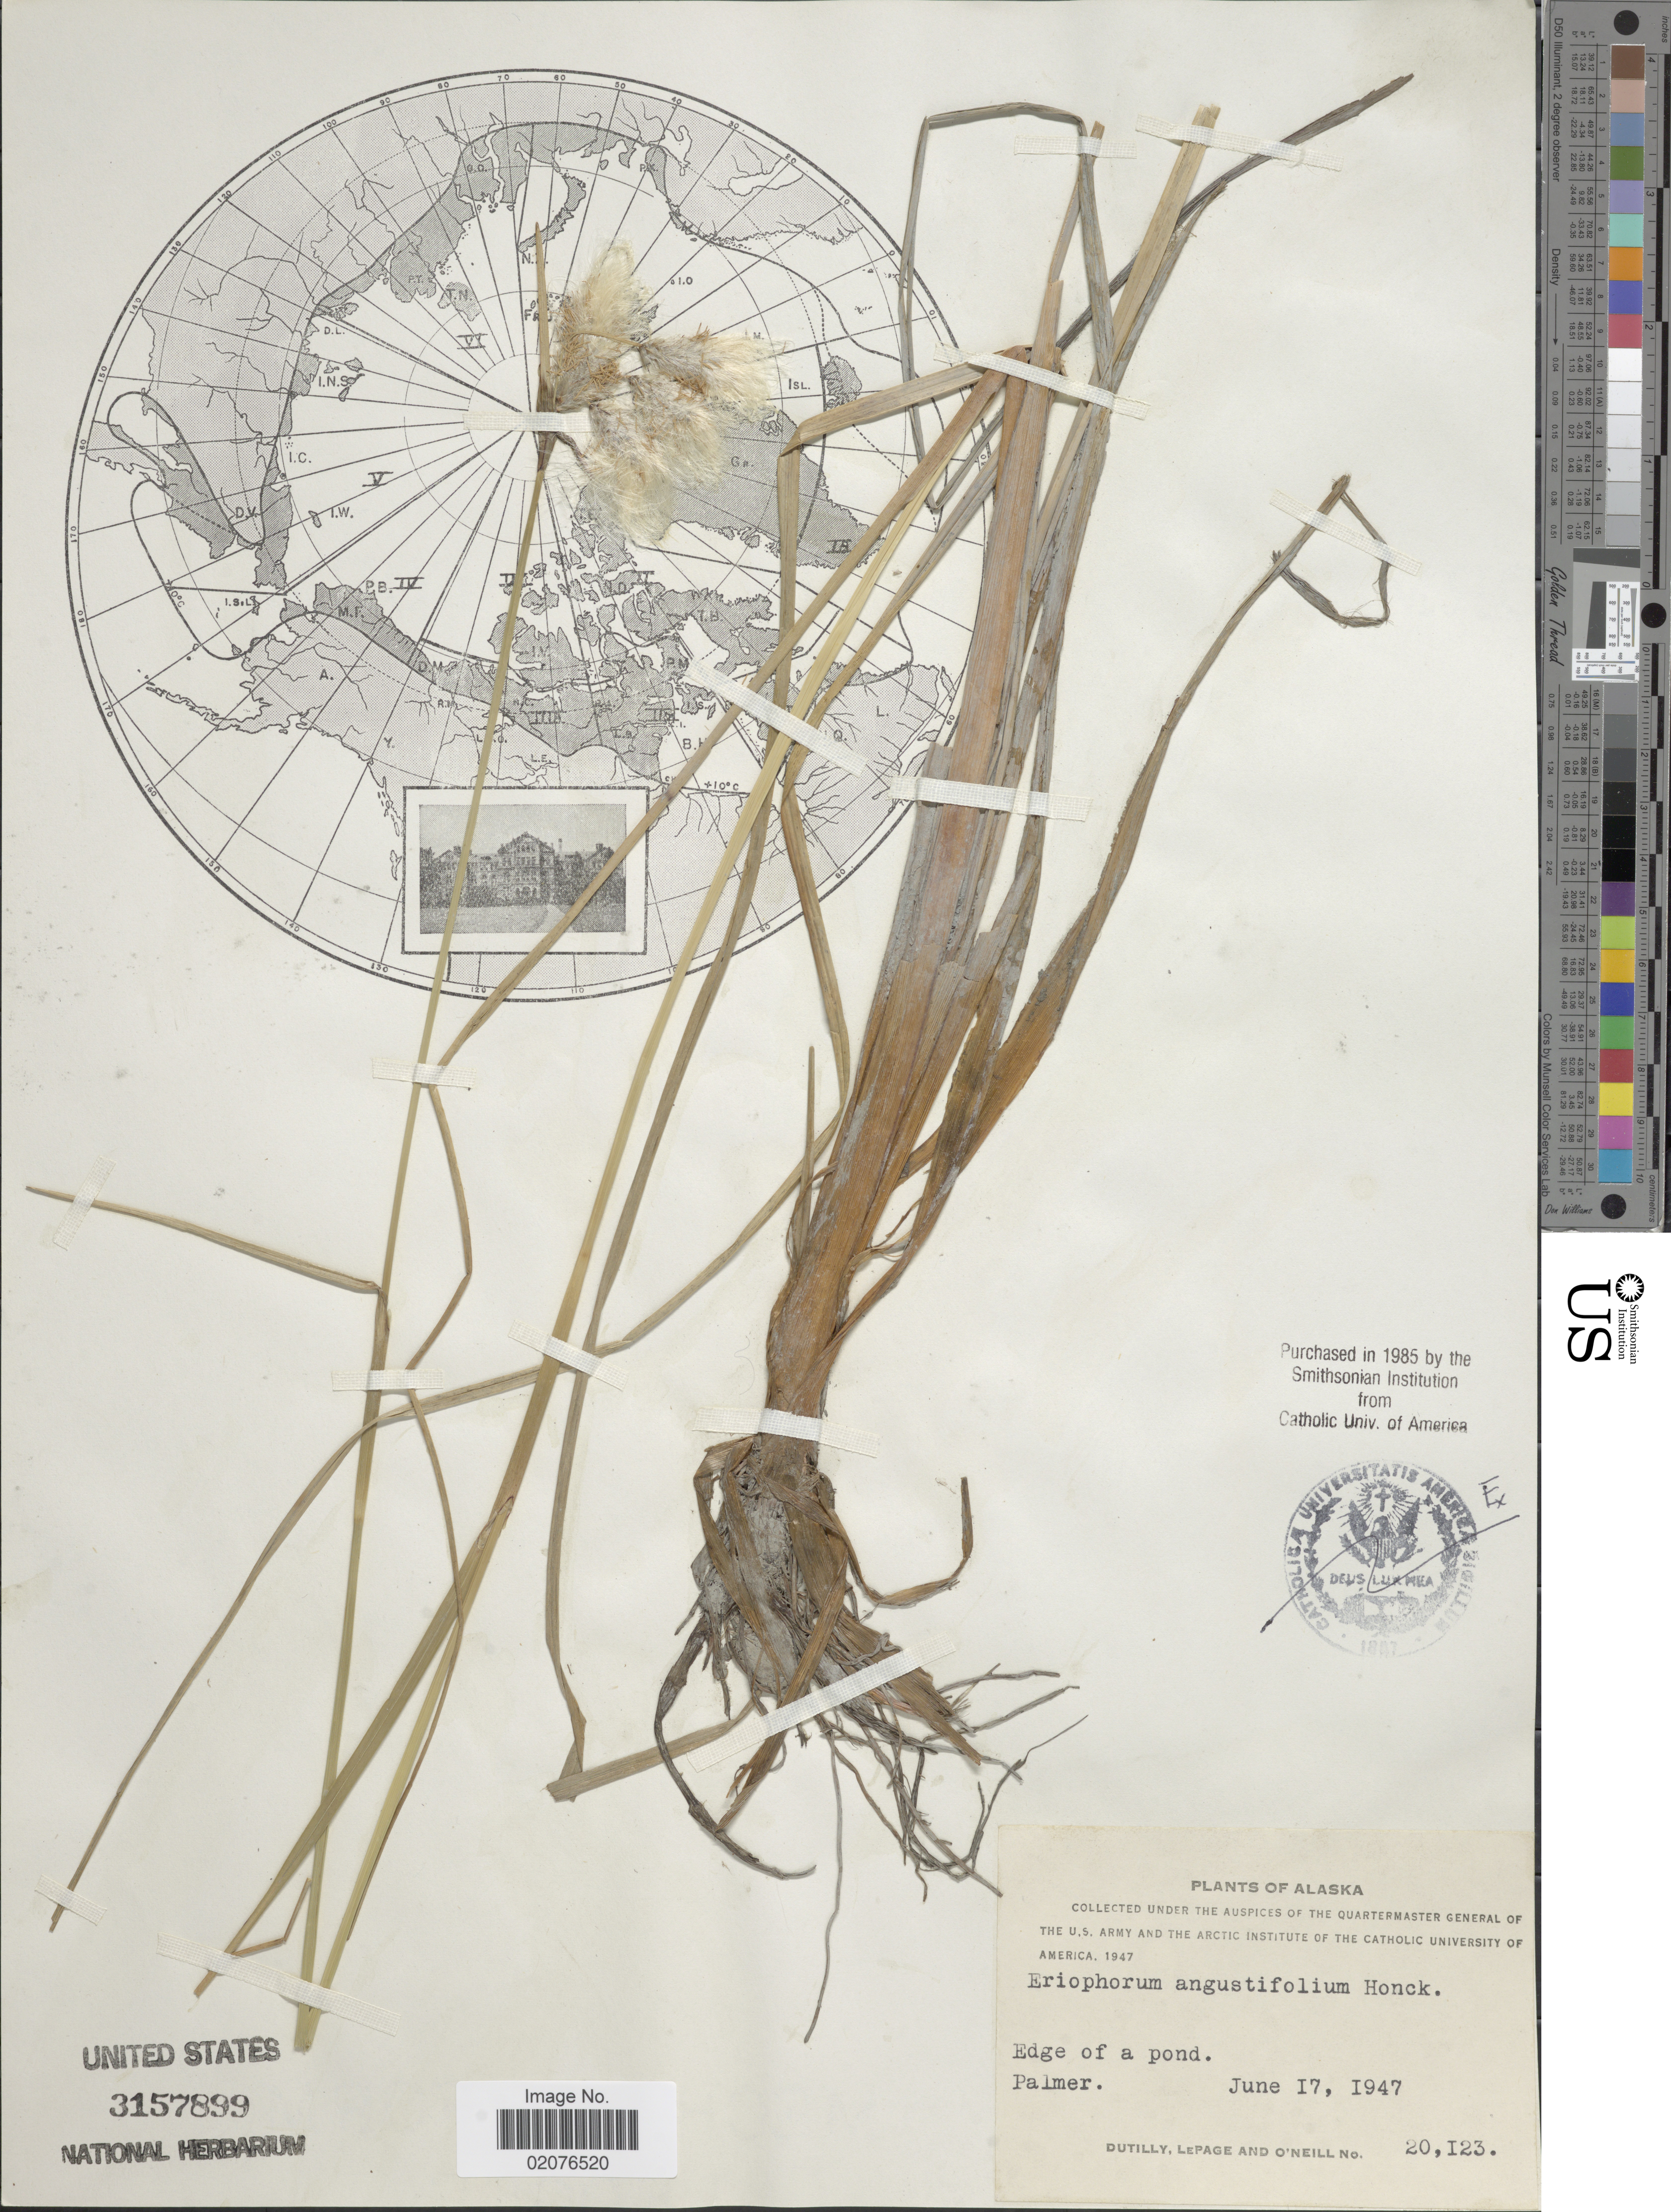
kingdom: Plantae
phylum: Tracheophyta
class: Liliopsida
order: Poales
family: Cyperaceae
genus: Eriophorum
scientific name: Eriophorum angustifolium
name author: Honck.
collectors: -. Dutilly, -. LePage & O' Neill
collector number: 20123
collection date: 1947-06-17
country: United States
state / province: Alaska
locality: Edge of a pond, Palmer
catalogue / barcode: US 3157899